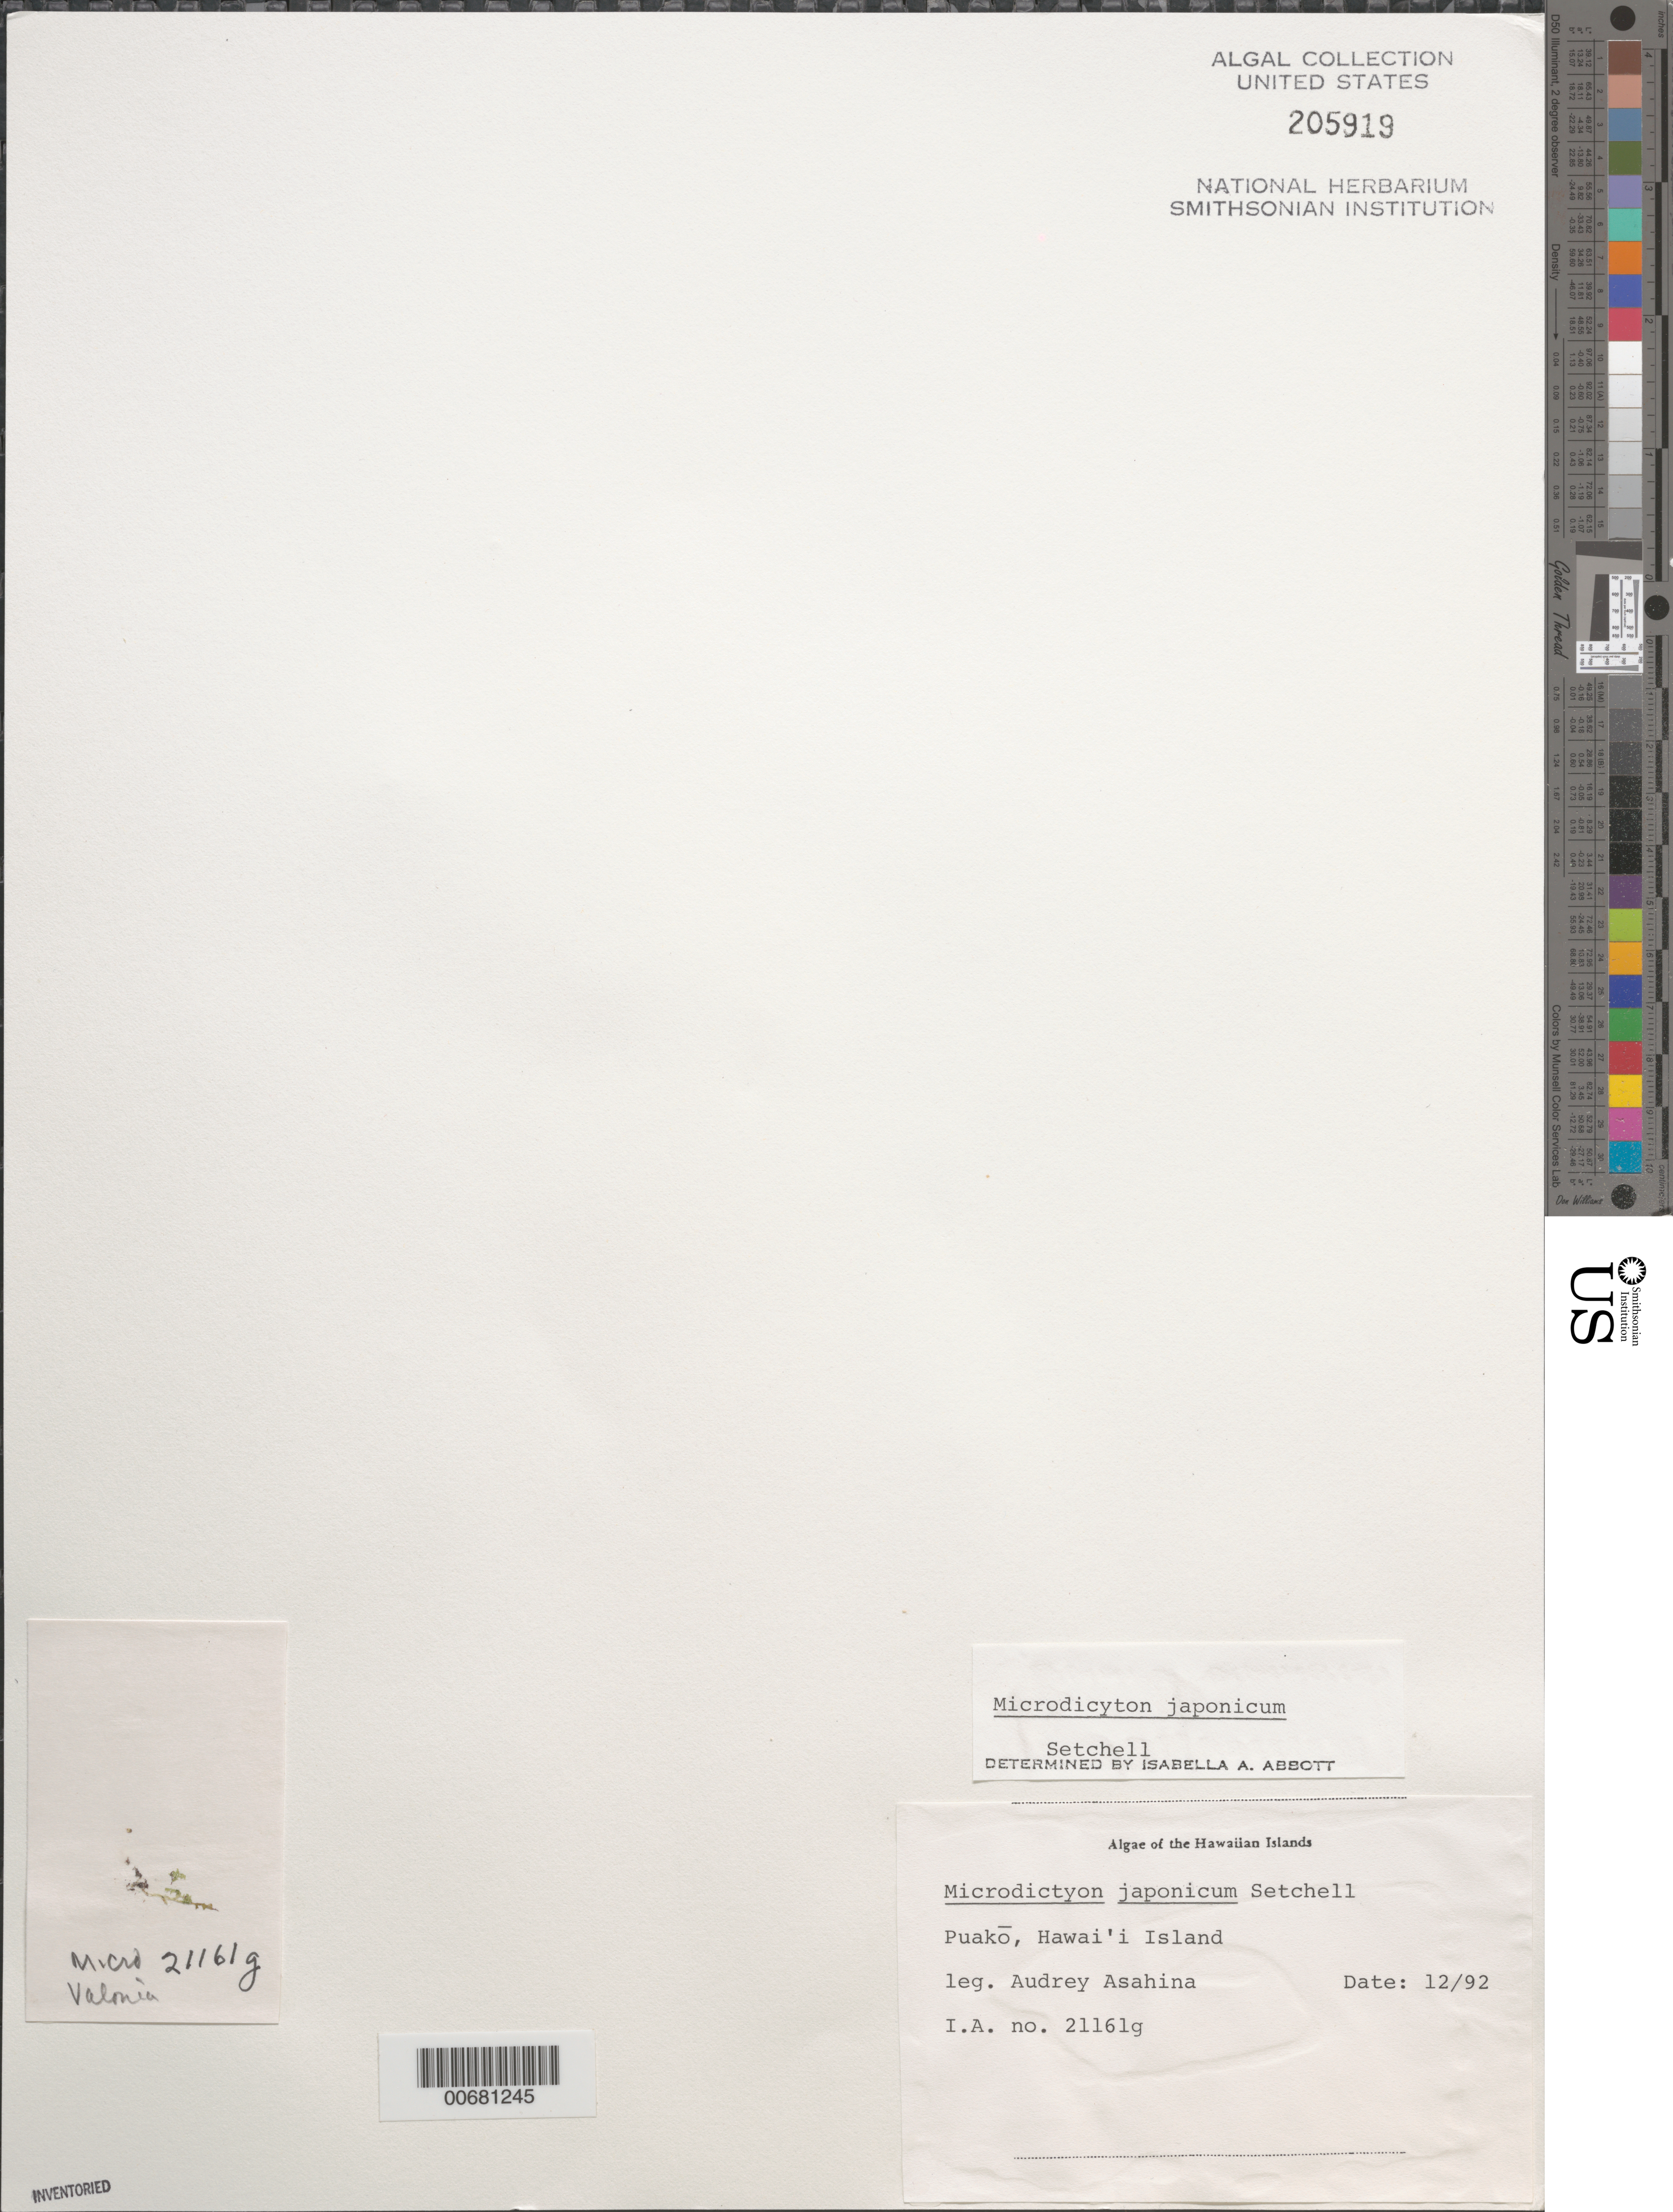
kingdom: Plantae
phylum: Chlorophyta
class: Ulvophyceae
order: Cladophorales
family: Anadyomenaceae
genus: Microdictyon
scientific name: Microdictyon japonicum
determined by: Abbott, Isabella A.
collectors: A. Asahina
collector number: IAA 21161g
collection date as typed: Dec 1992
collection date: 1992-12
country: United States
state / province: Hawaii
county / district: Hawaii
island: Hawaii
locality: Puako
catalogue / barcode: US 205919